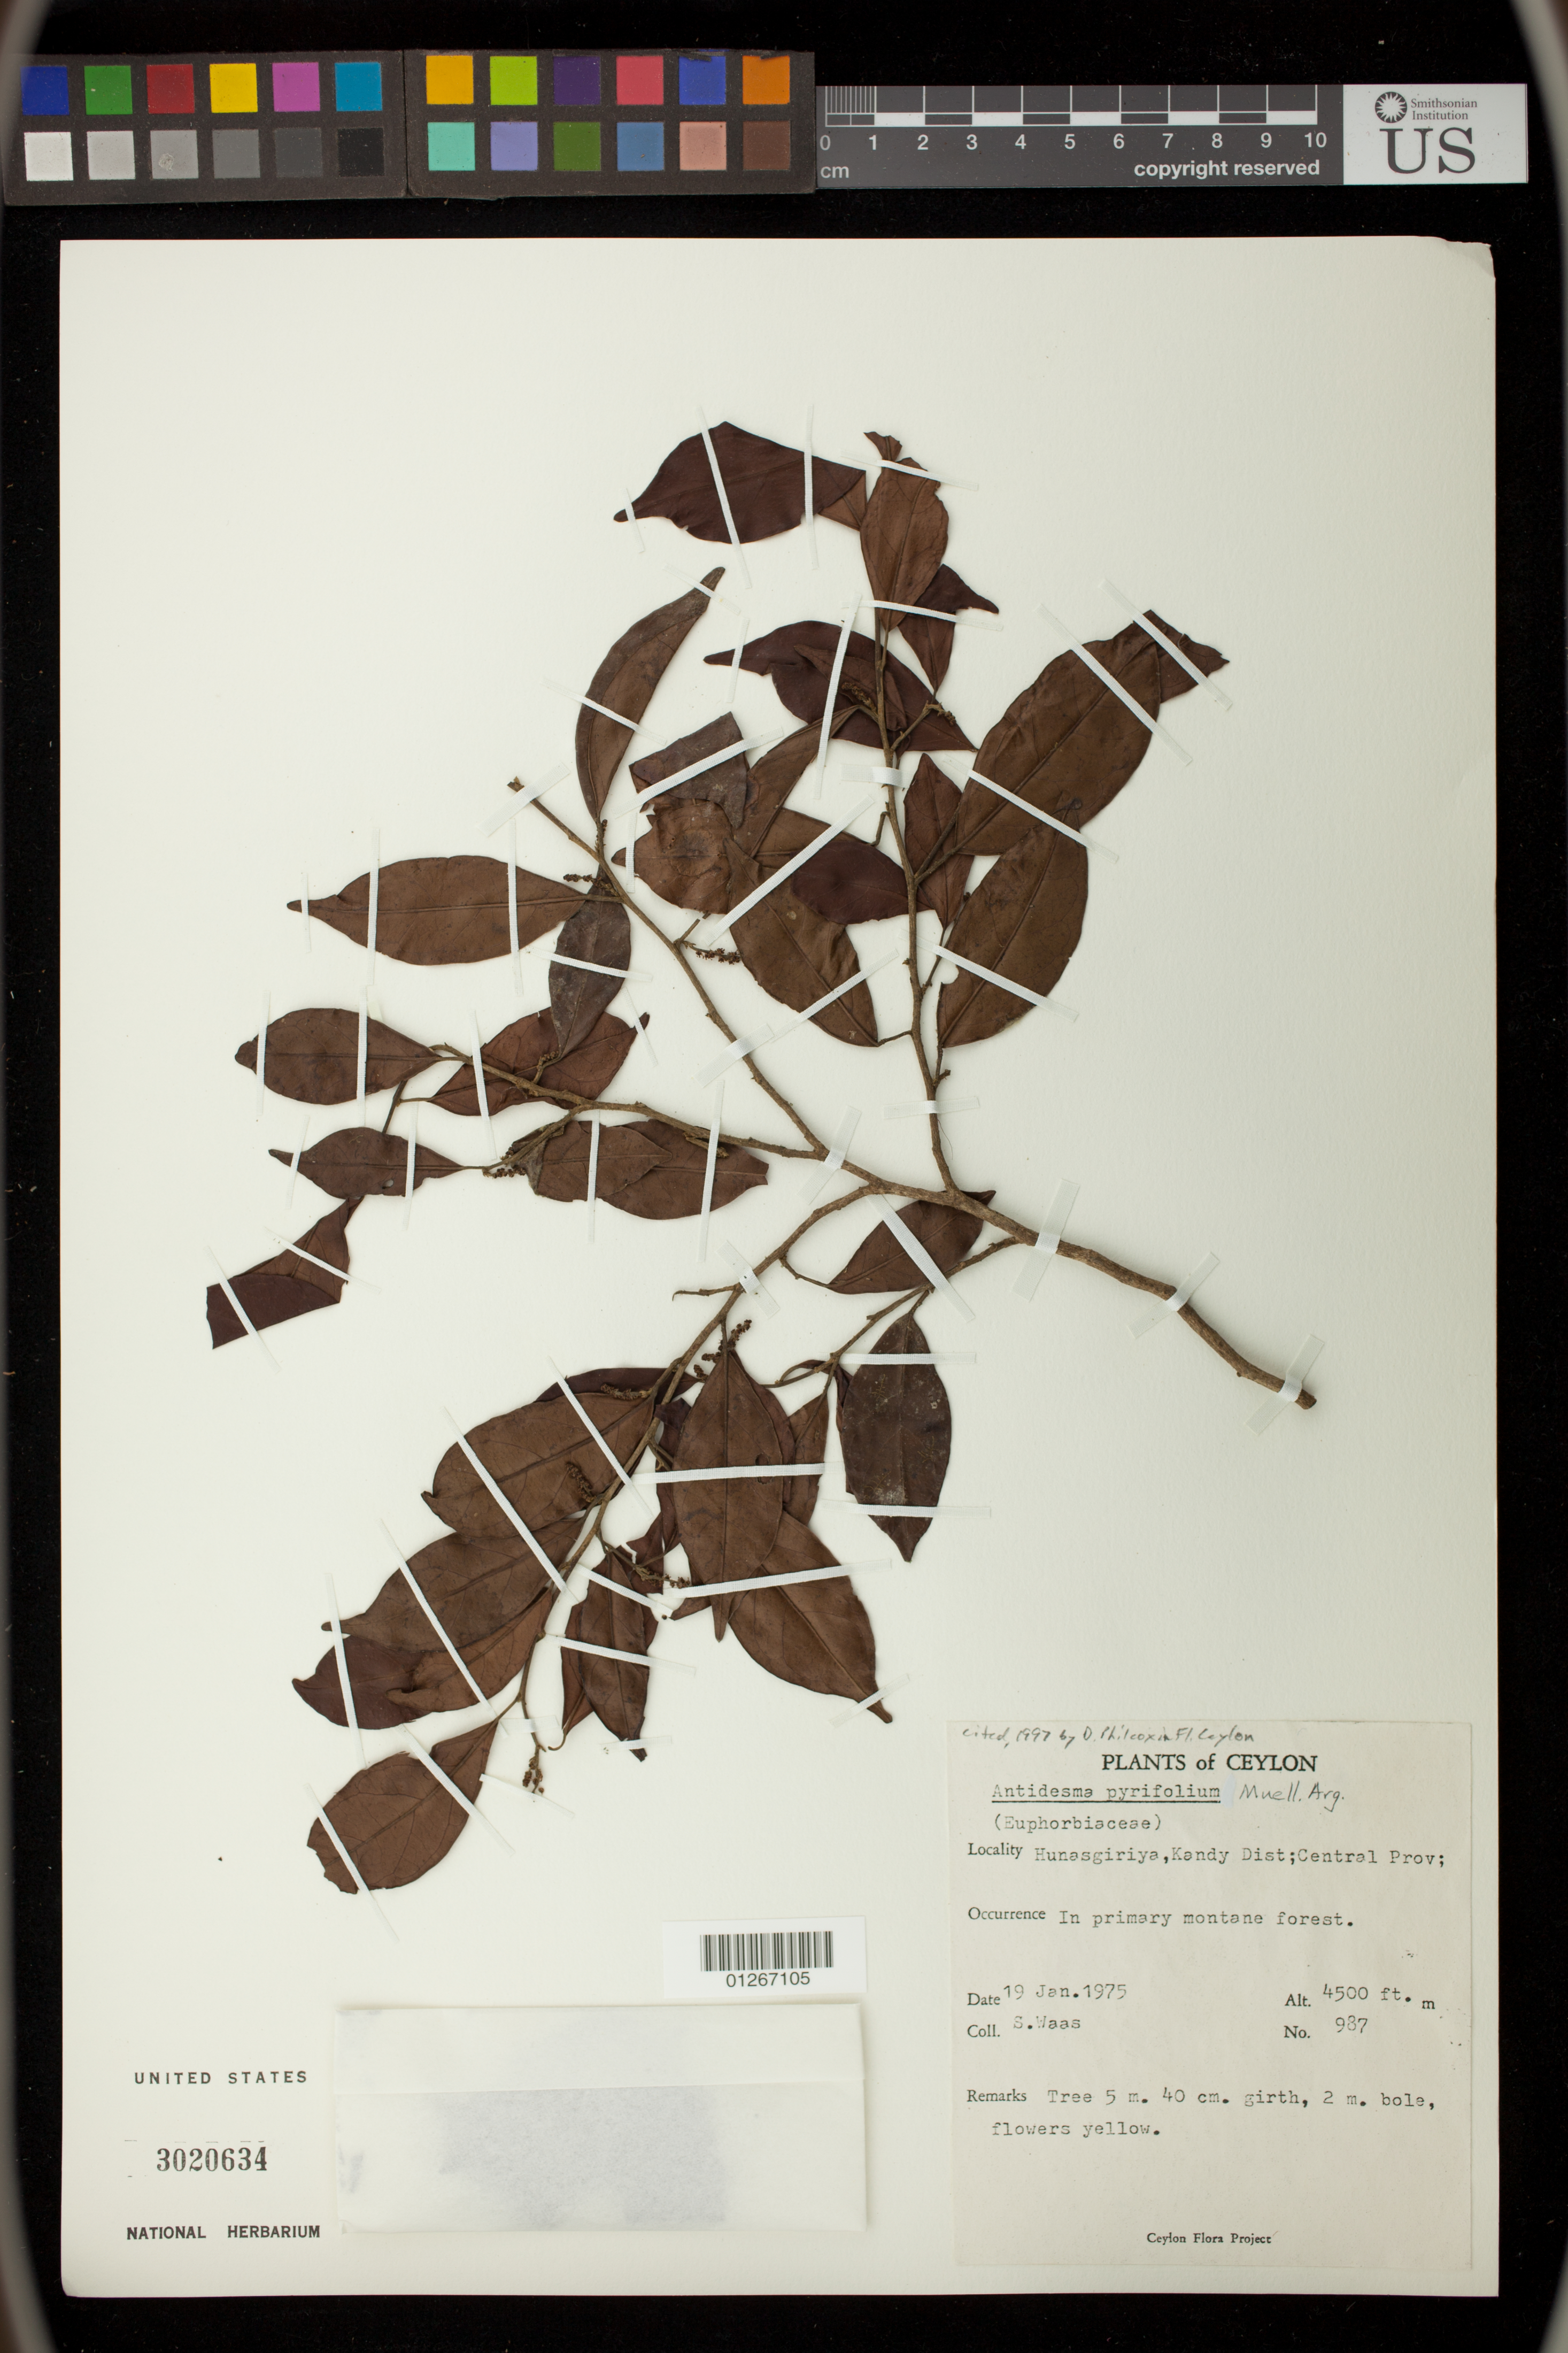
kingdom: Plantae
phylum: Tracheophyta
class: Magnoliopsida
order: Malpighiales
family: Phyllanthaceae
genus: Antidesma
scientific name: Antidesma pyrifolium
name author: Müll. Arg.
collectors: S. Waas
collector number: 987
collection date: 1975-01-19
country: Sri Lanka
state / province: Central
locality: Hunasgiriya, Kandy Dist.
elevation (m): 1372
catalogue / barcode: US 3020634